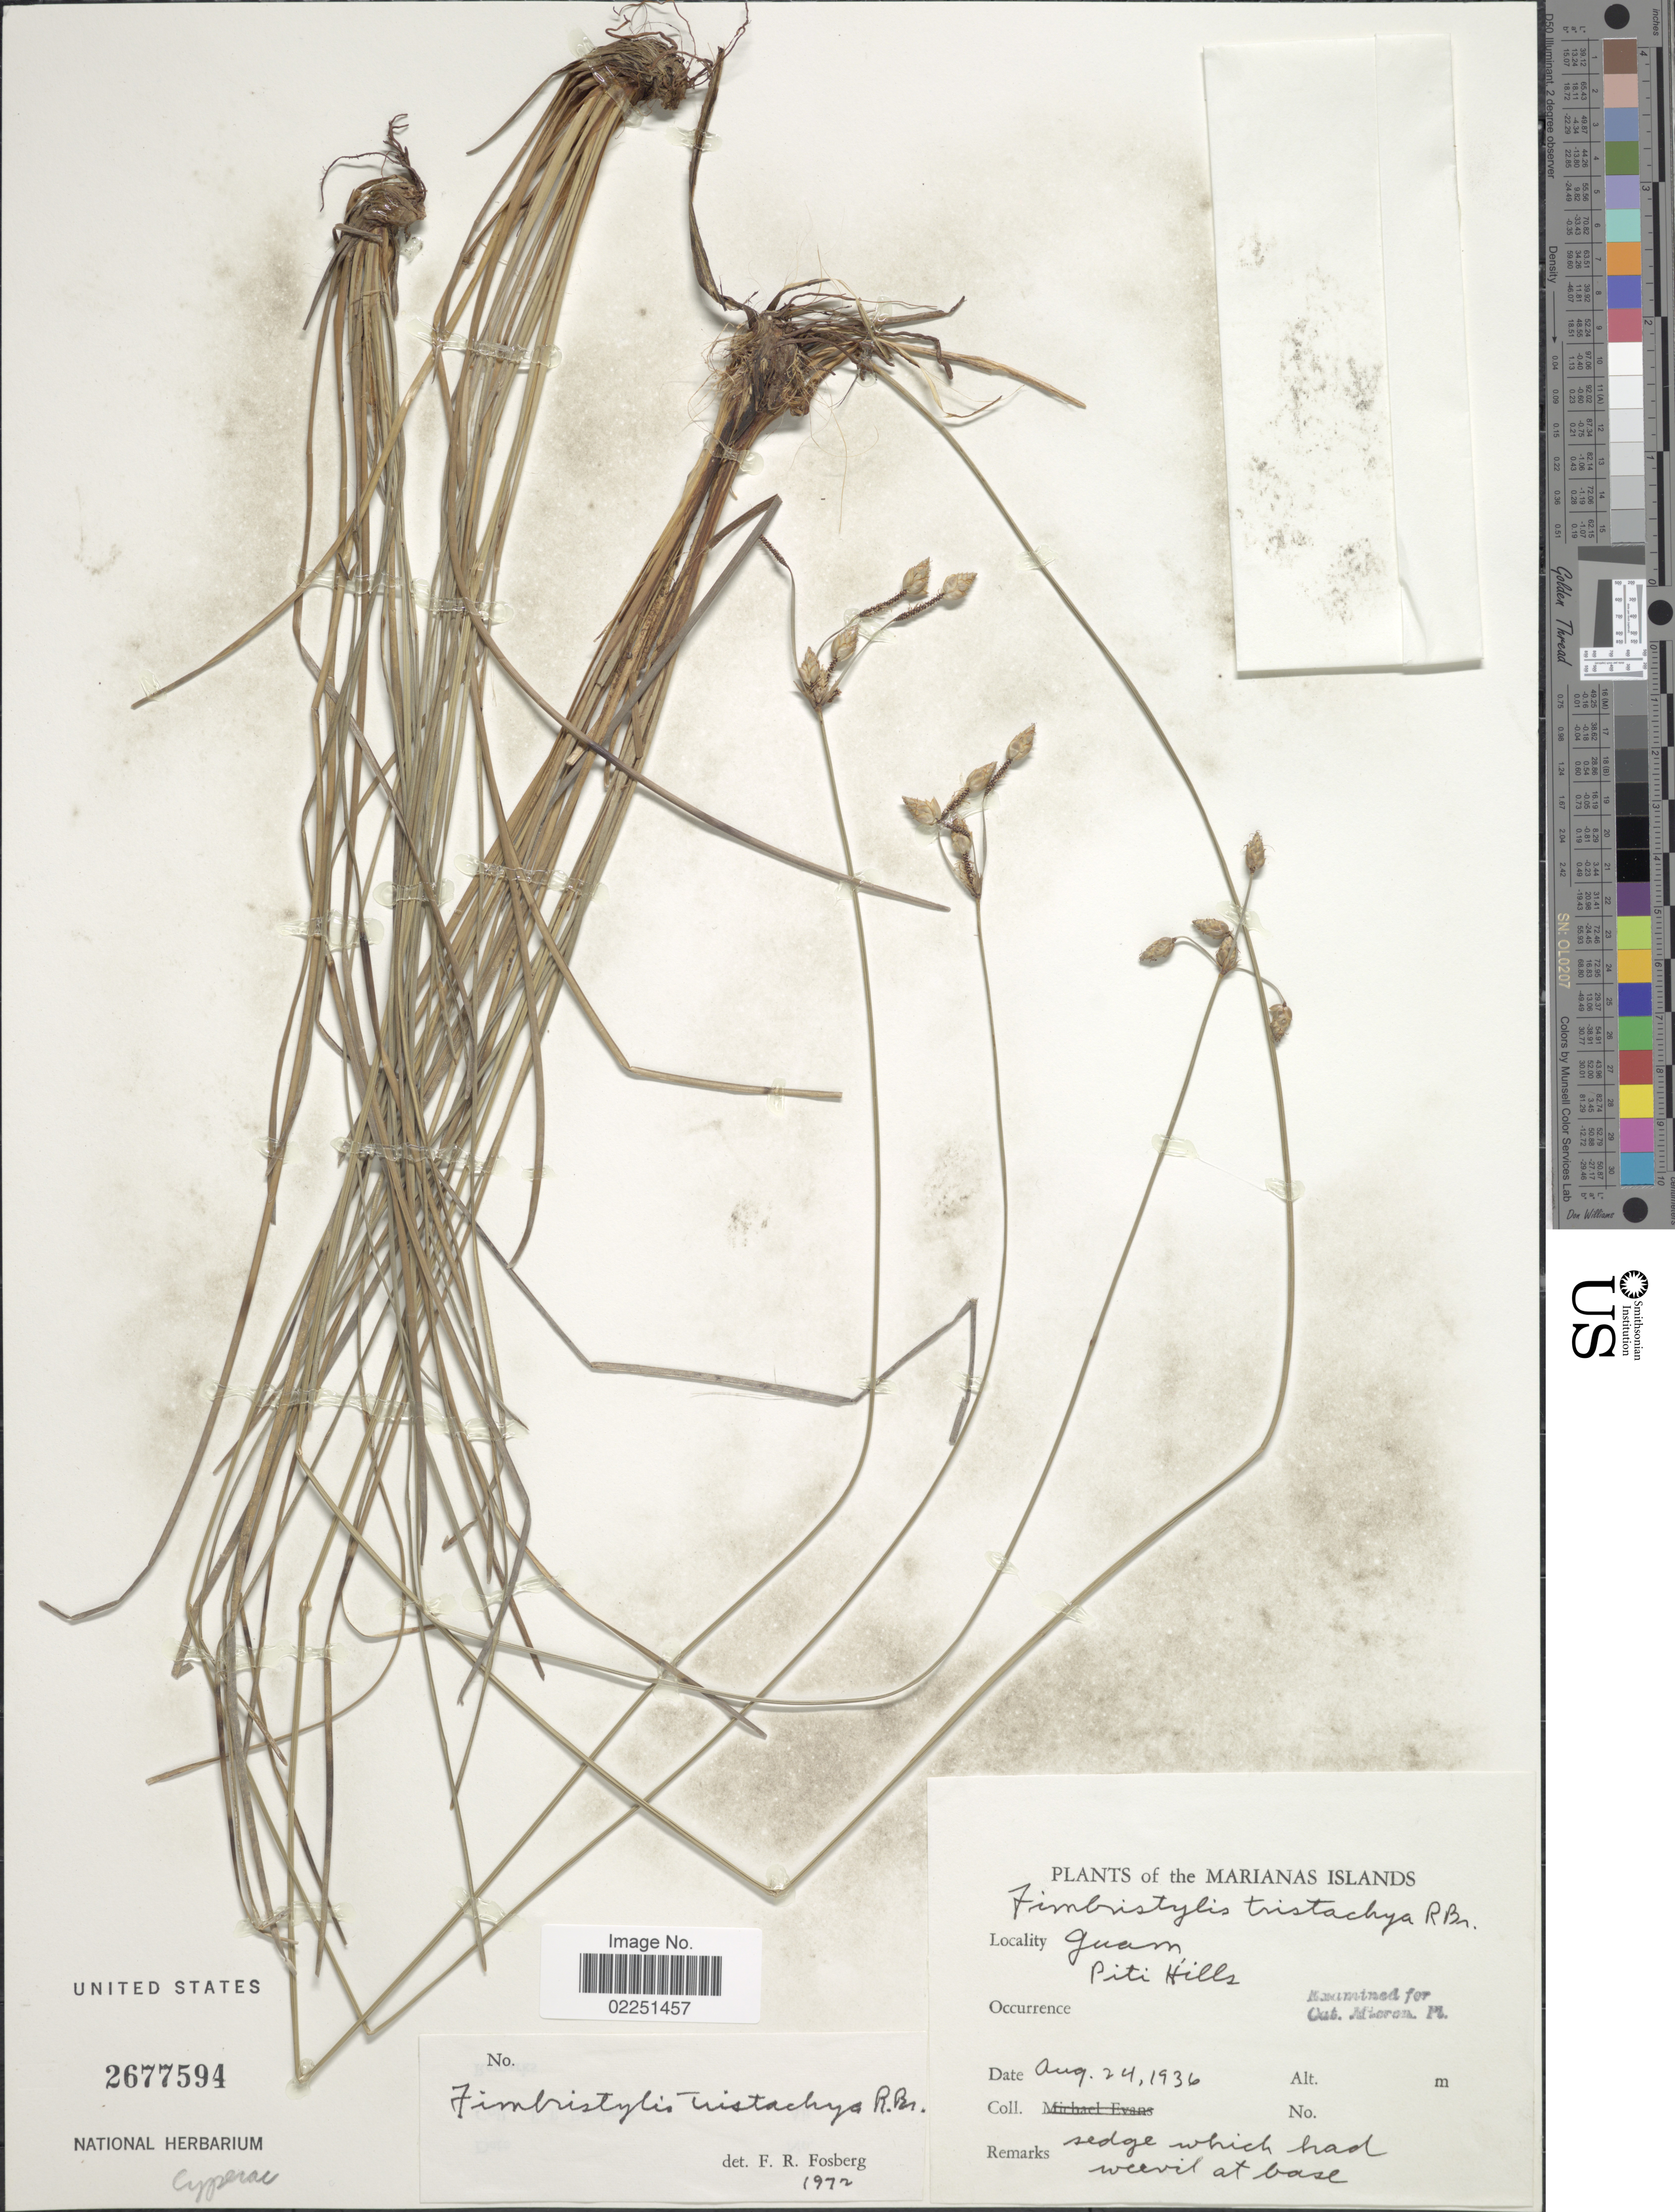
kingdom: Plantae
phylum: Tracheophyta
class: Liliopsida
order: Poales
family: Cyperaceae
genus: Fimbristylis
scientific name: Fimbristylis tristachya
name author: R. Br.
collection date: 1936-08-24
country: Guam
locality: Marianas Islands, Piti Hills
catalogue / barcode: US 2677594